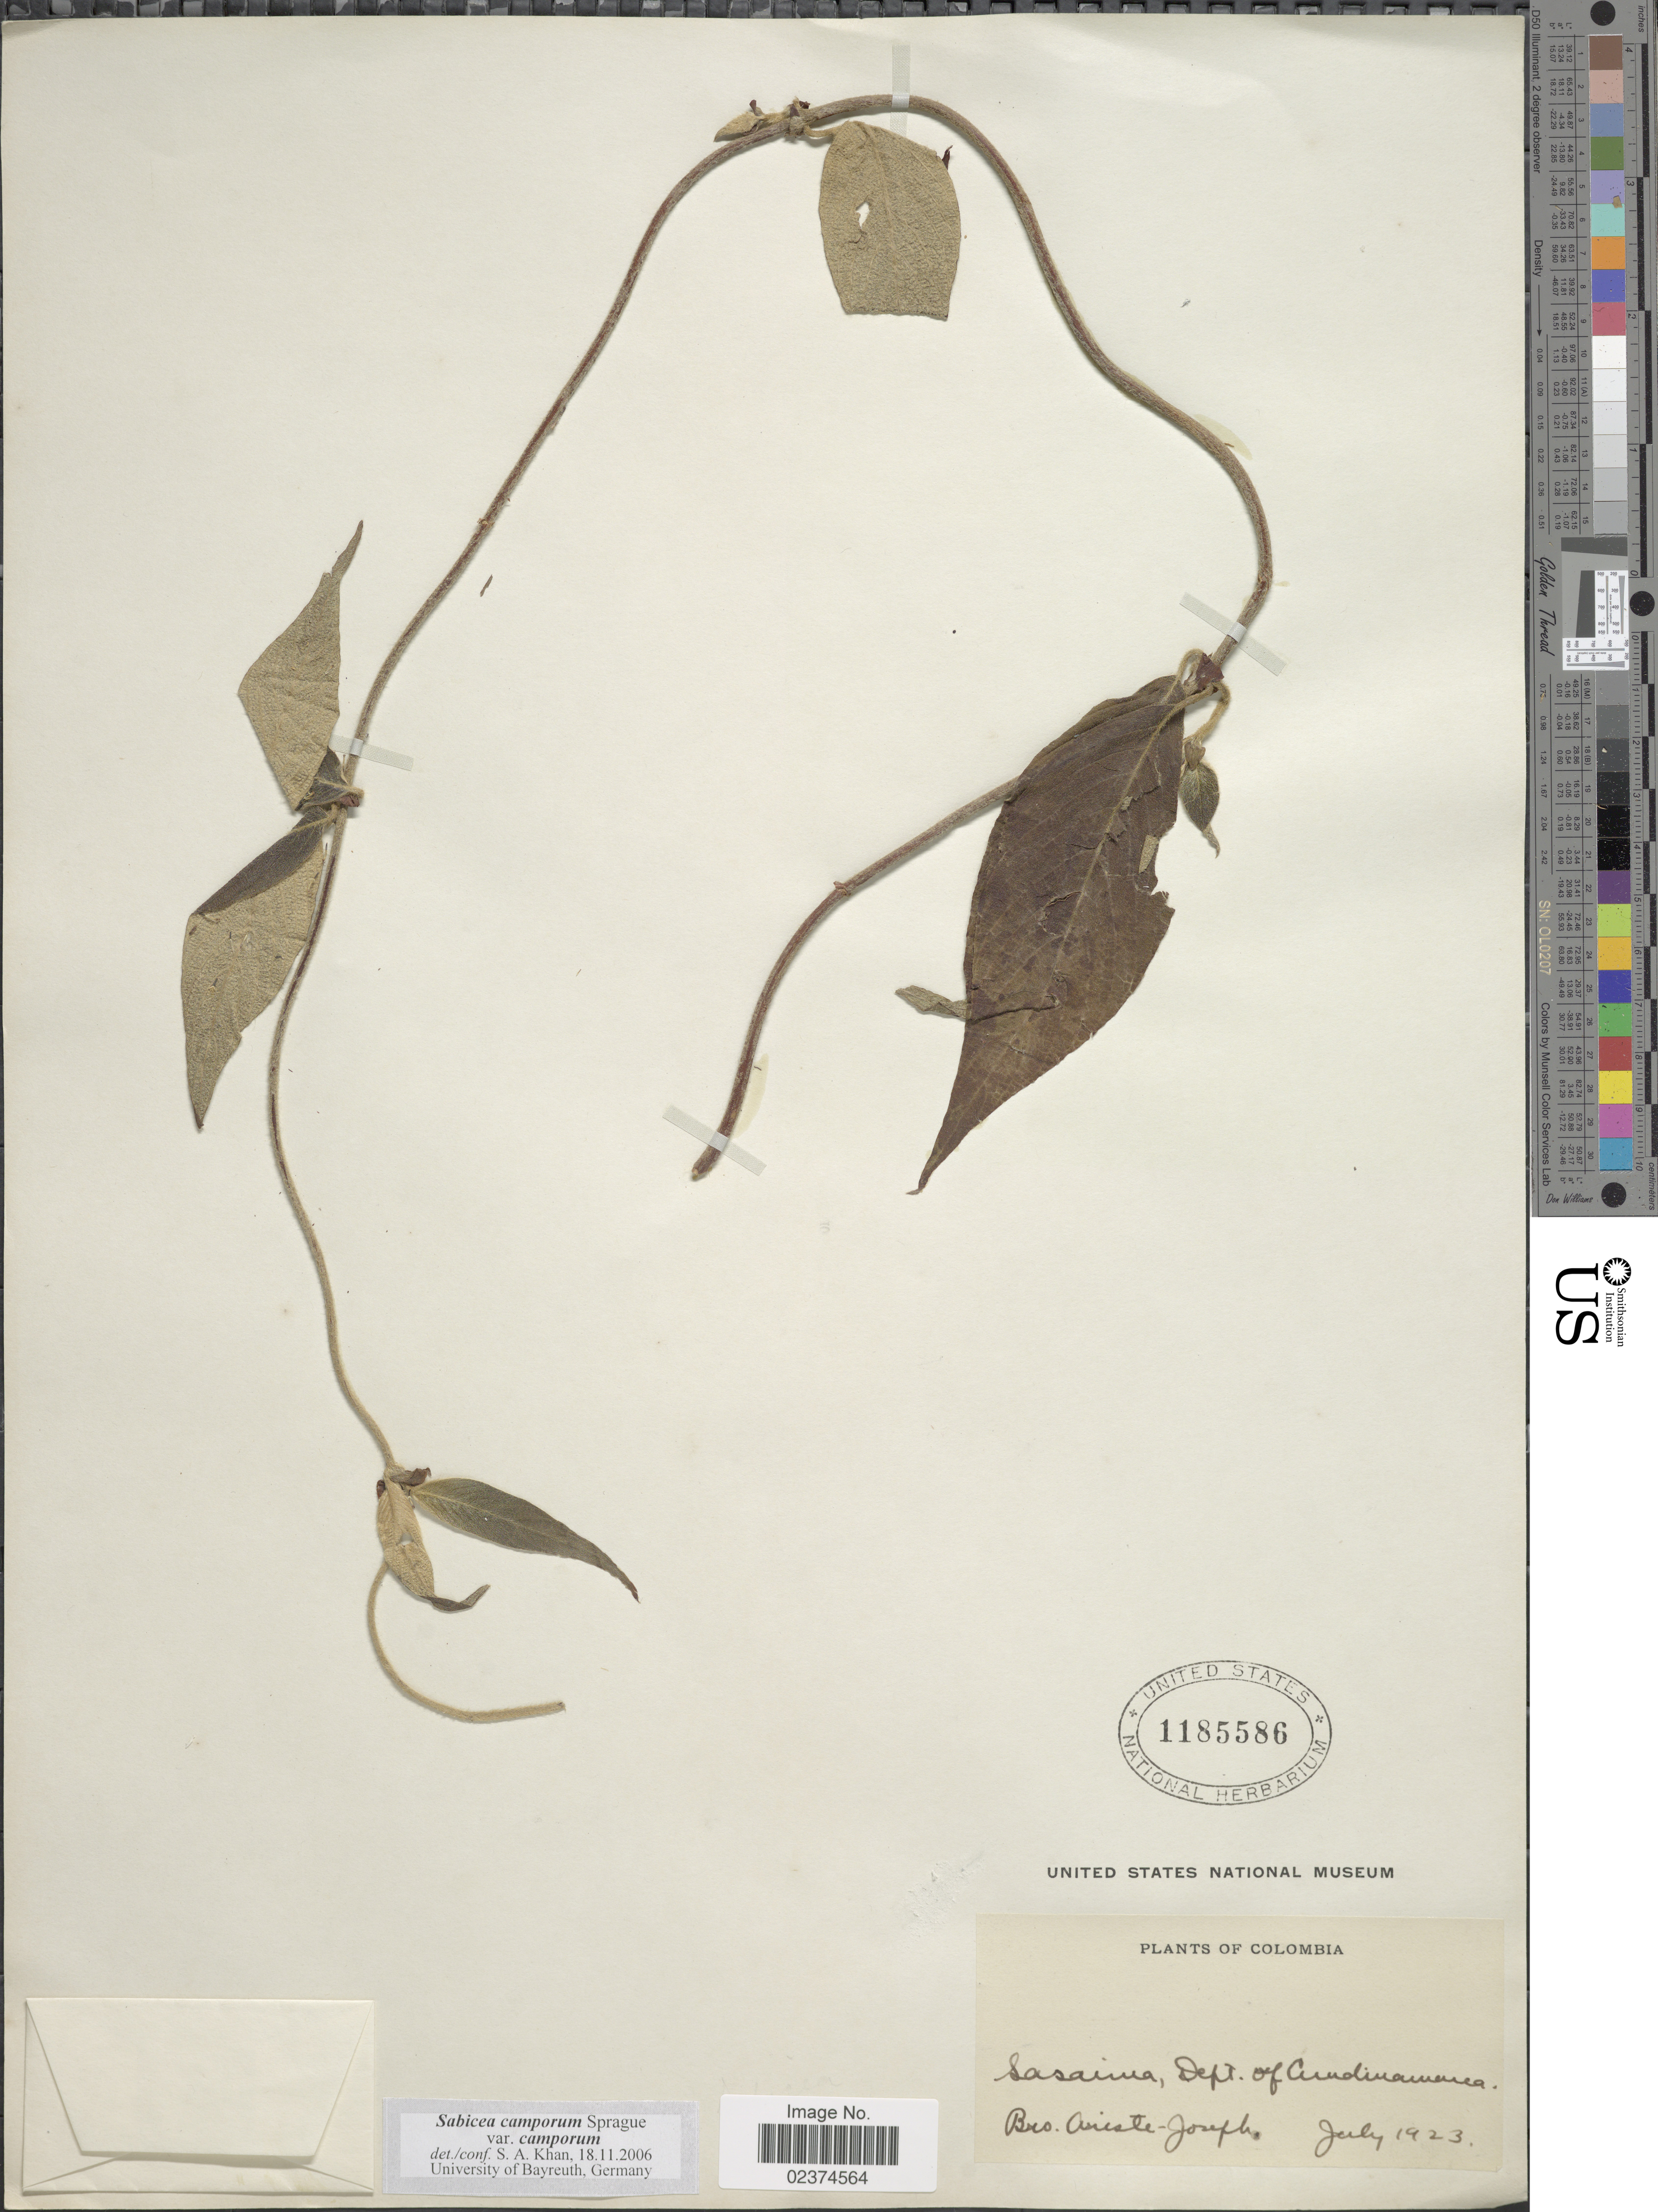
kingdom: Plantae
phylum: Tracheophyta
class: Magnoliopsida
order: Gentianales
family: Rubiaceae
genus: Sabicea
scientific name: Sabicea camporum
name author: Sprague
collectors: Bro. Ariste-Joseph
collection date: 1923-07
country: Colombia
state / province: Cundinamarca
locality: Sasaima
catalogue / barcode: US 1185586